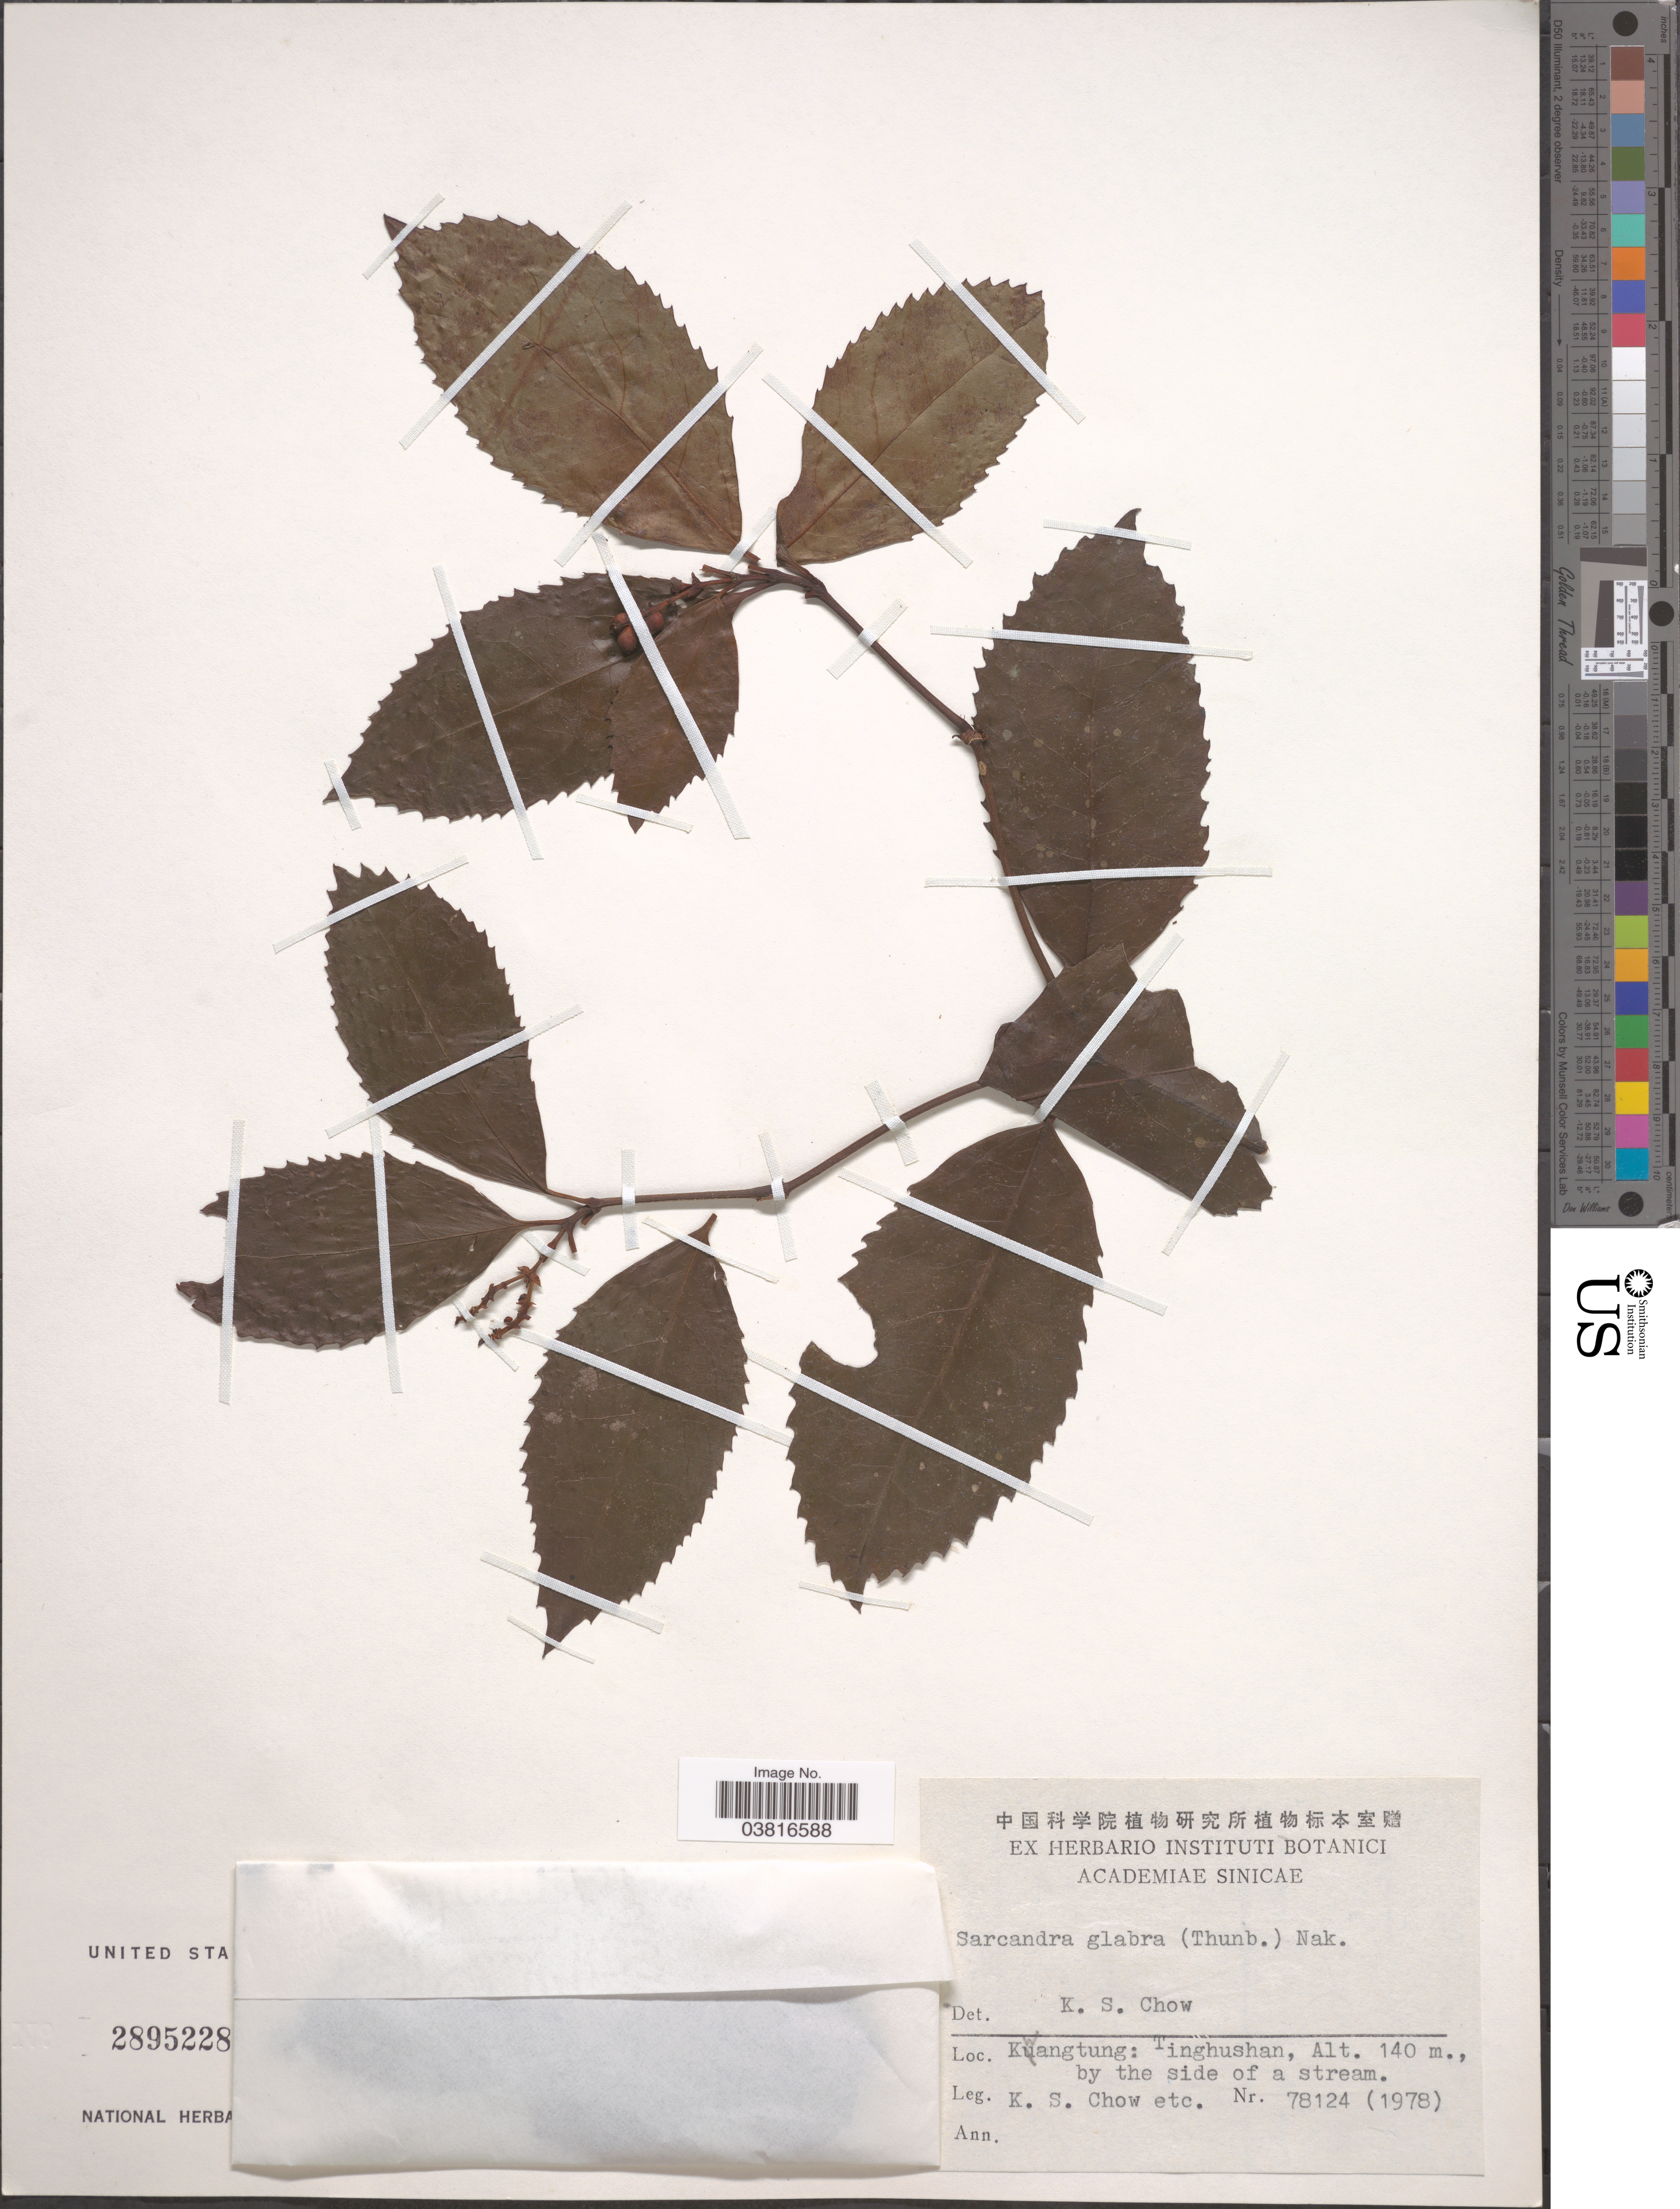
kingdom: Plantae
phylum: Tracheophyta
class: Magnoliopsida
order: Chloranthales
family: Chloranthaceae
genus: Sarcandra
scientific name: Sarcandra glabra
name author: (Thunb.) Nakai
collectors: K. S. Chow & et al.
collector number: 78124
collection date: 1978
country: China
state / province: Guangdong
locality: Kwangtung: Tinghushan.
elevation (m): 140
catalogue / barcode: US 2895228